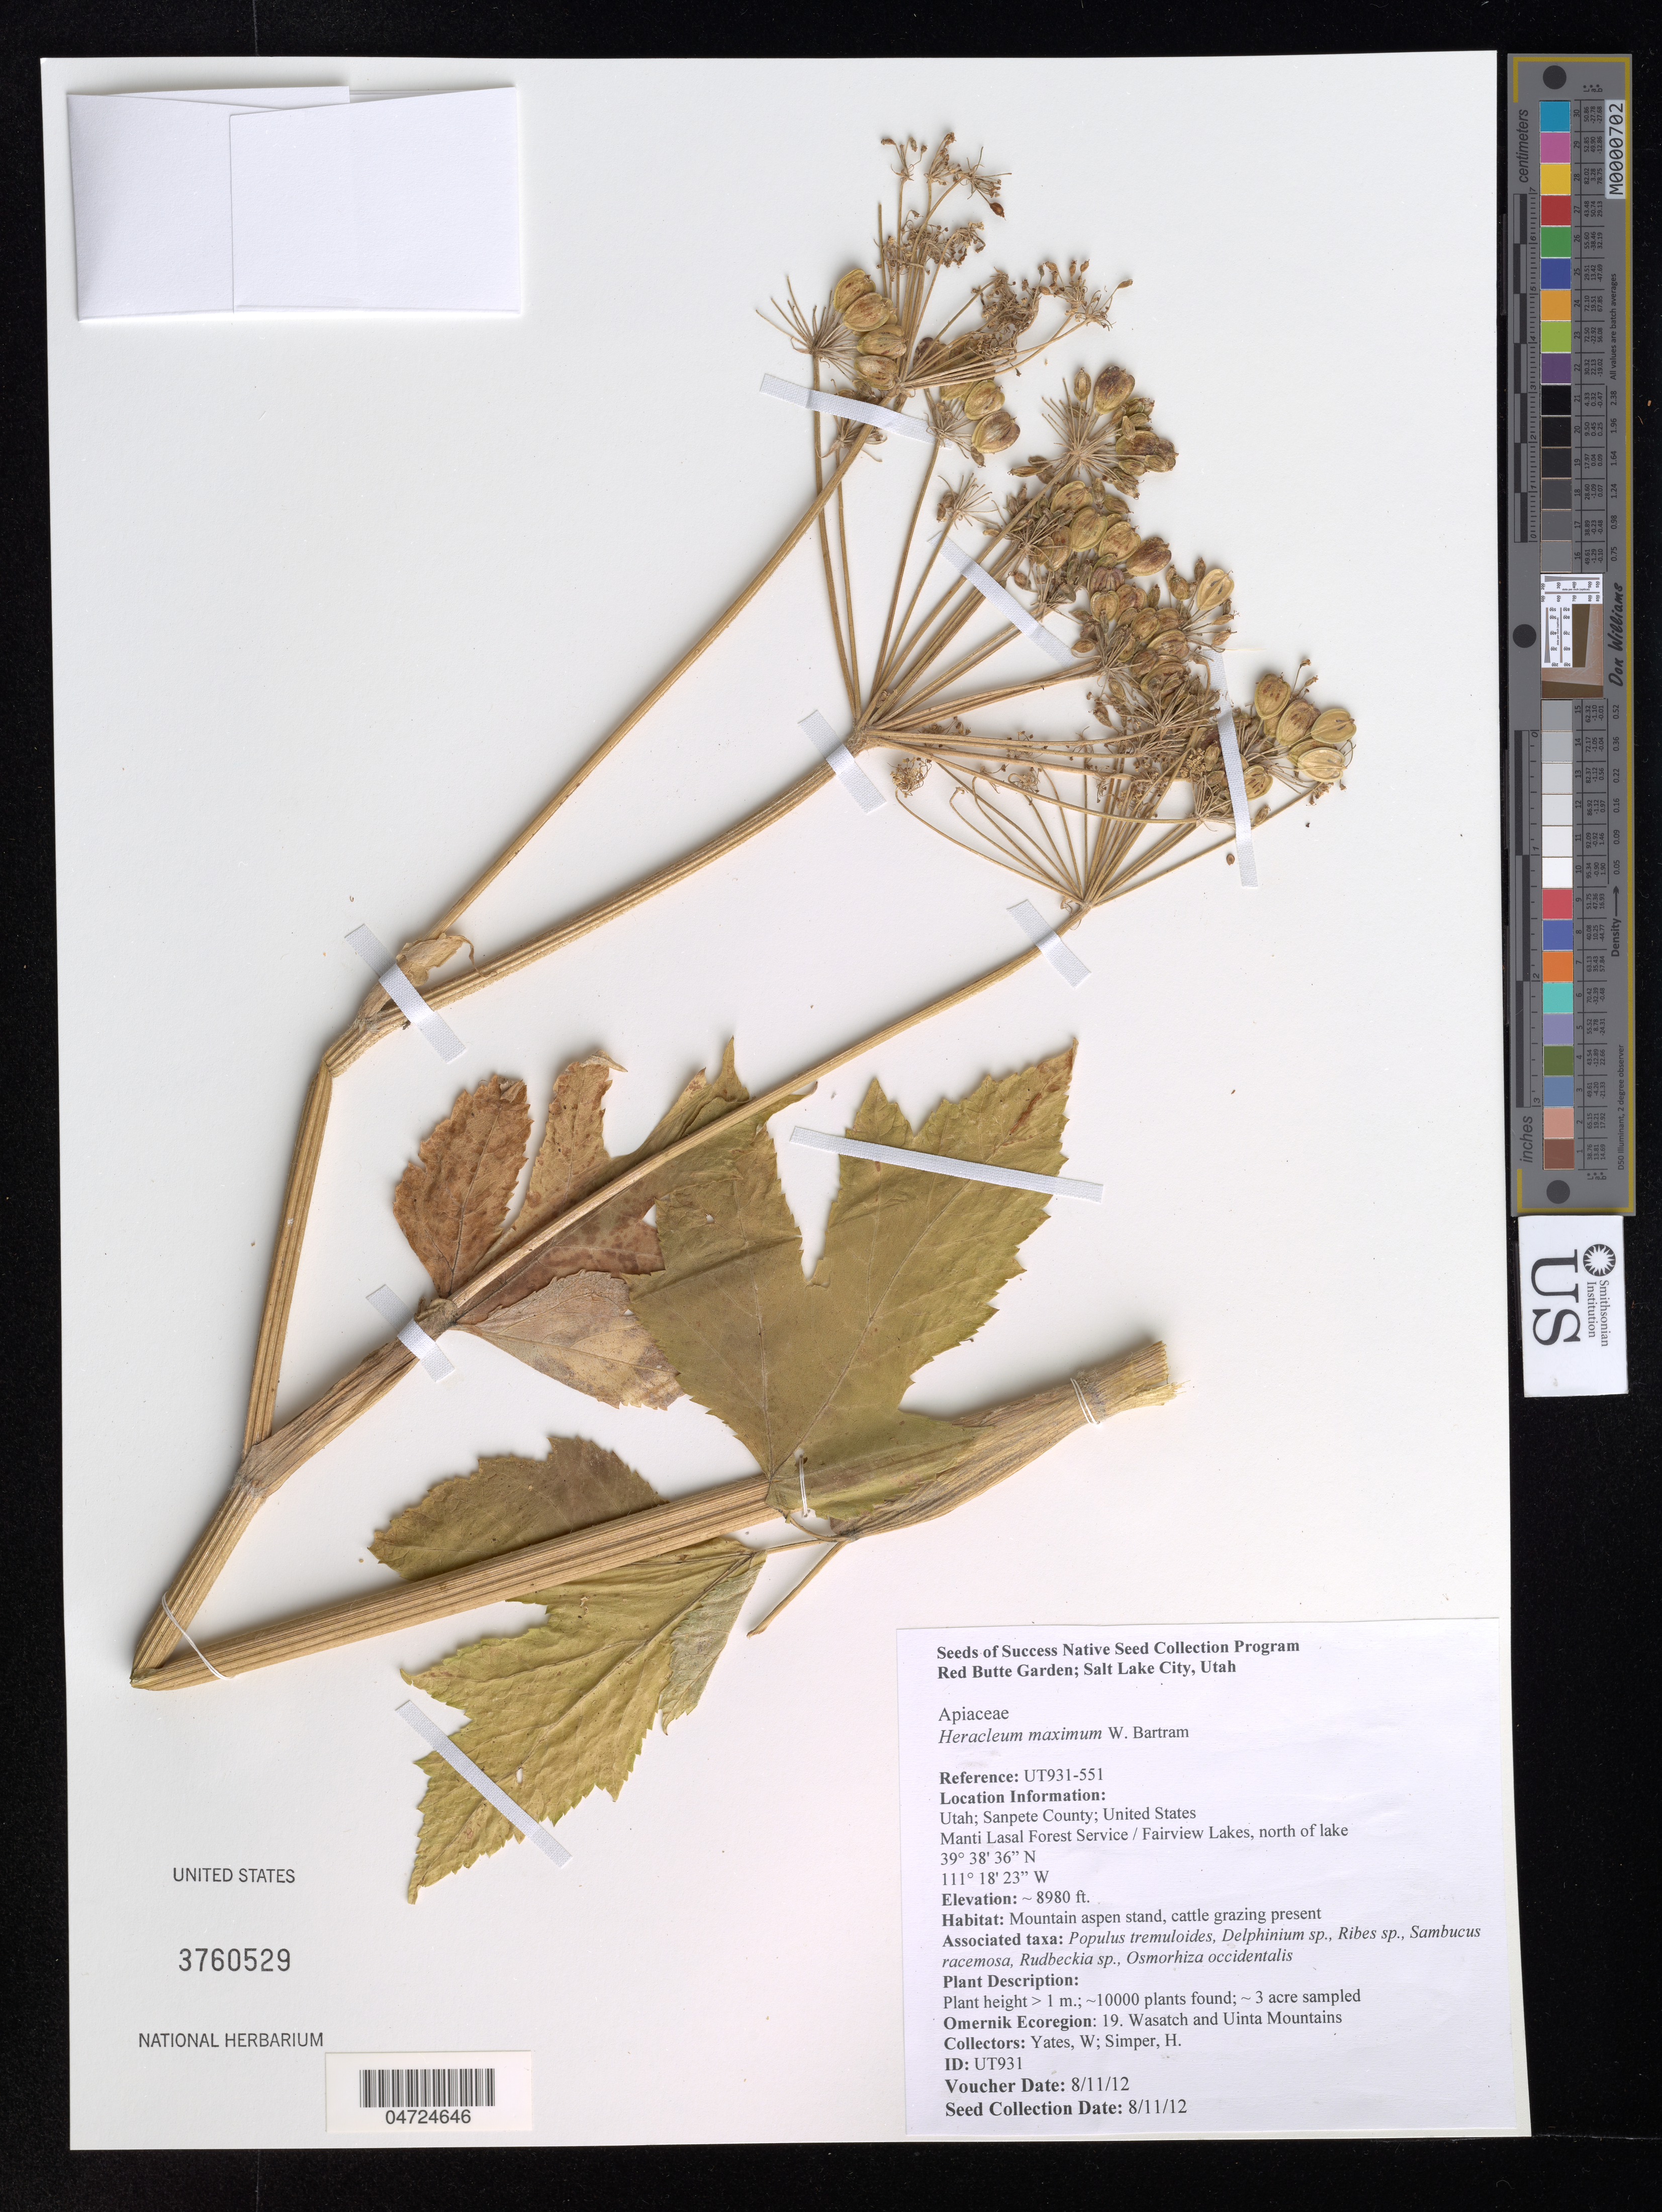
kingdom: Plantae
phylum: Tracheophyta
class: Magnoliopsida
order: Apiales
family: Apiaceae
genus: Heracleum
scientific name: Heracleum maximum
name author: W. Bartram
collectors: W. Yates & H. Simper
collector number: UT931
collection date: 2012-08-11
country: United States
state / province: Utah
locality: Sanpete County. Manti Lasal Forest Service / Fairview Lakes, north of lake. Omernik Ecoregion: 19. Wasatch and Uinta Mountains.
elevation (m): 2737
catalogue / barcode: US 3760529